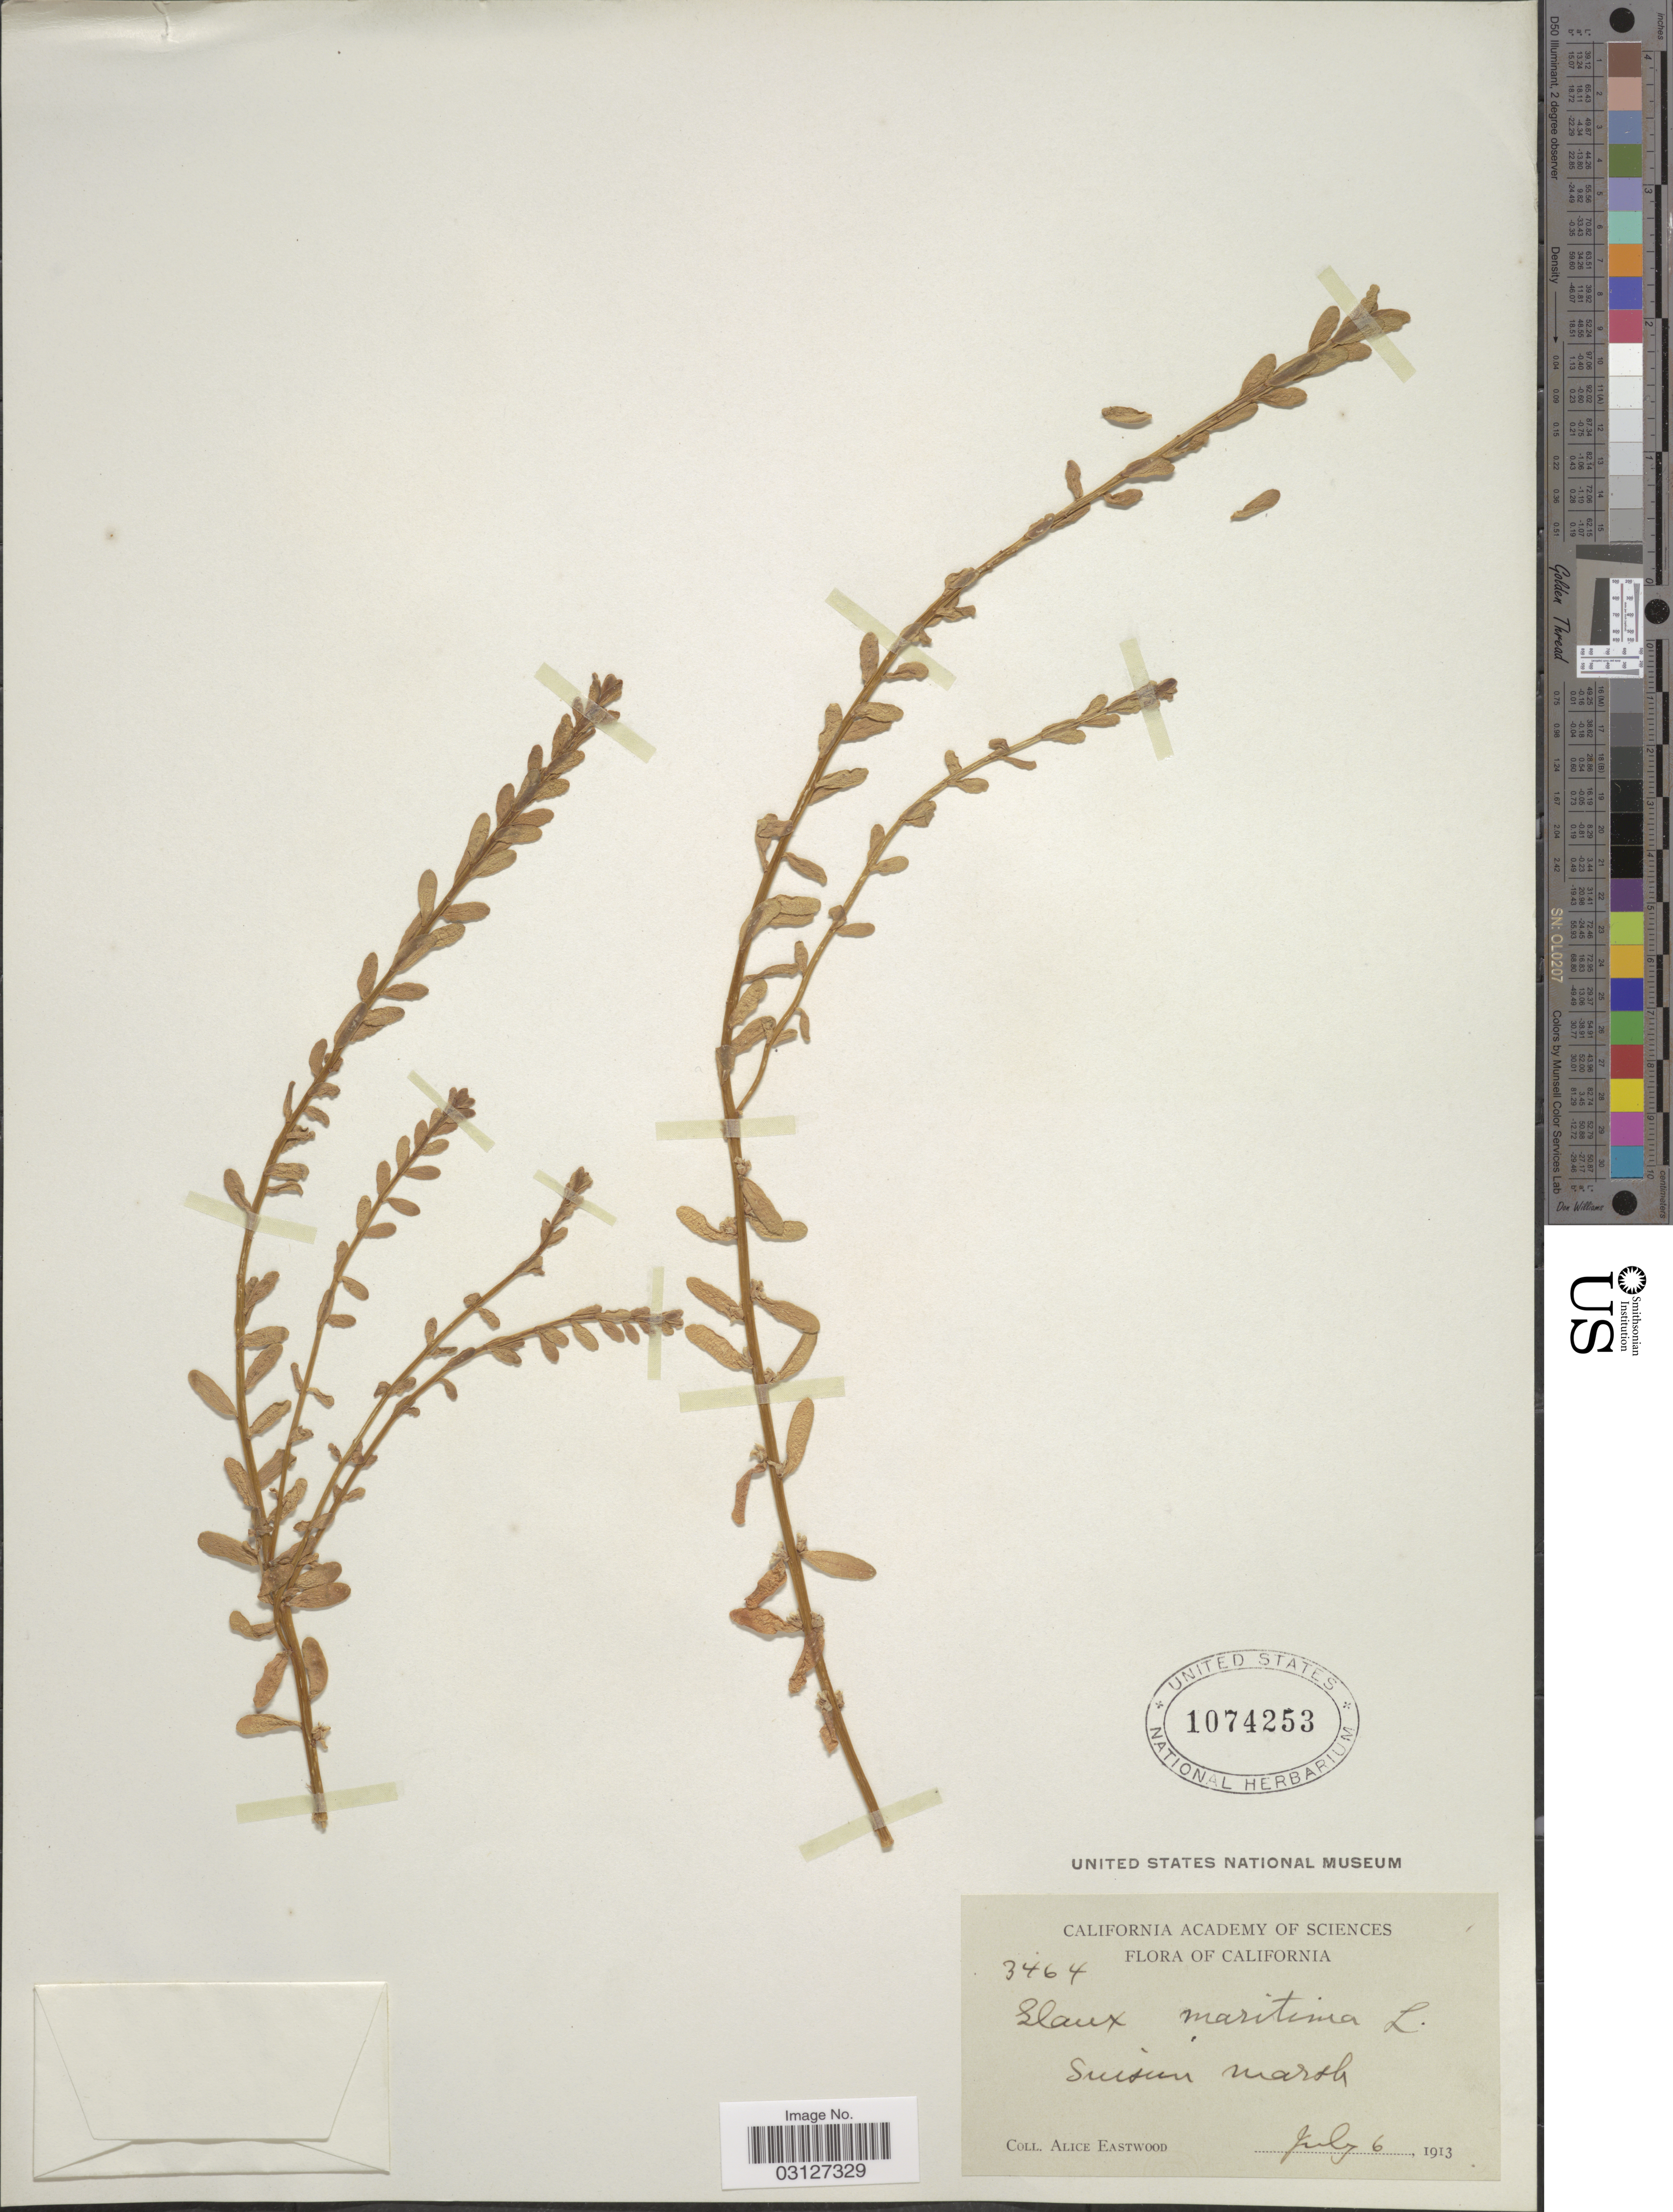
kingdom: Plantae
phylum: Tracheophyta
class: Magnoliopsida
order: Ericales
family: Primulaceae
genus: Glaux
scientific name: Glaux maritima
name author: L.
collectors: A. Eastwood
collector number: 3464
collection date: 1913-07-06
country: United States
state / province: California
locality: Suisun marsh.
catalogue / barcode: US 1074253